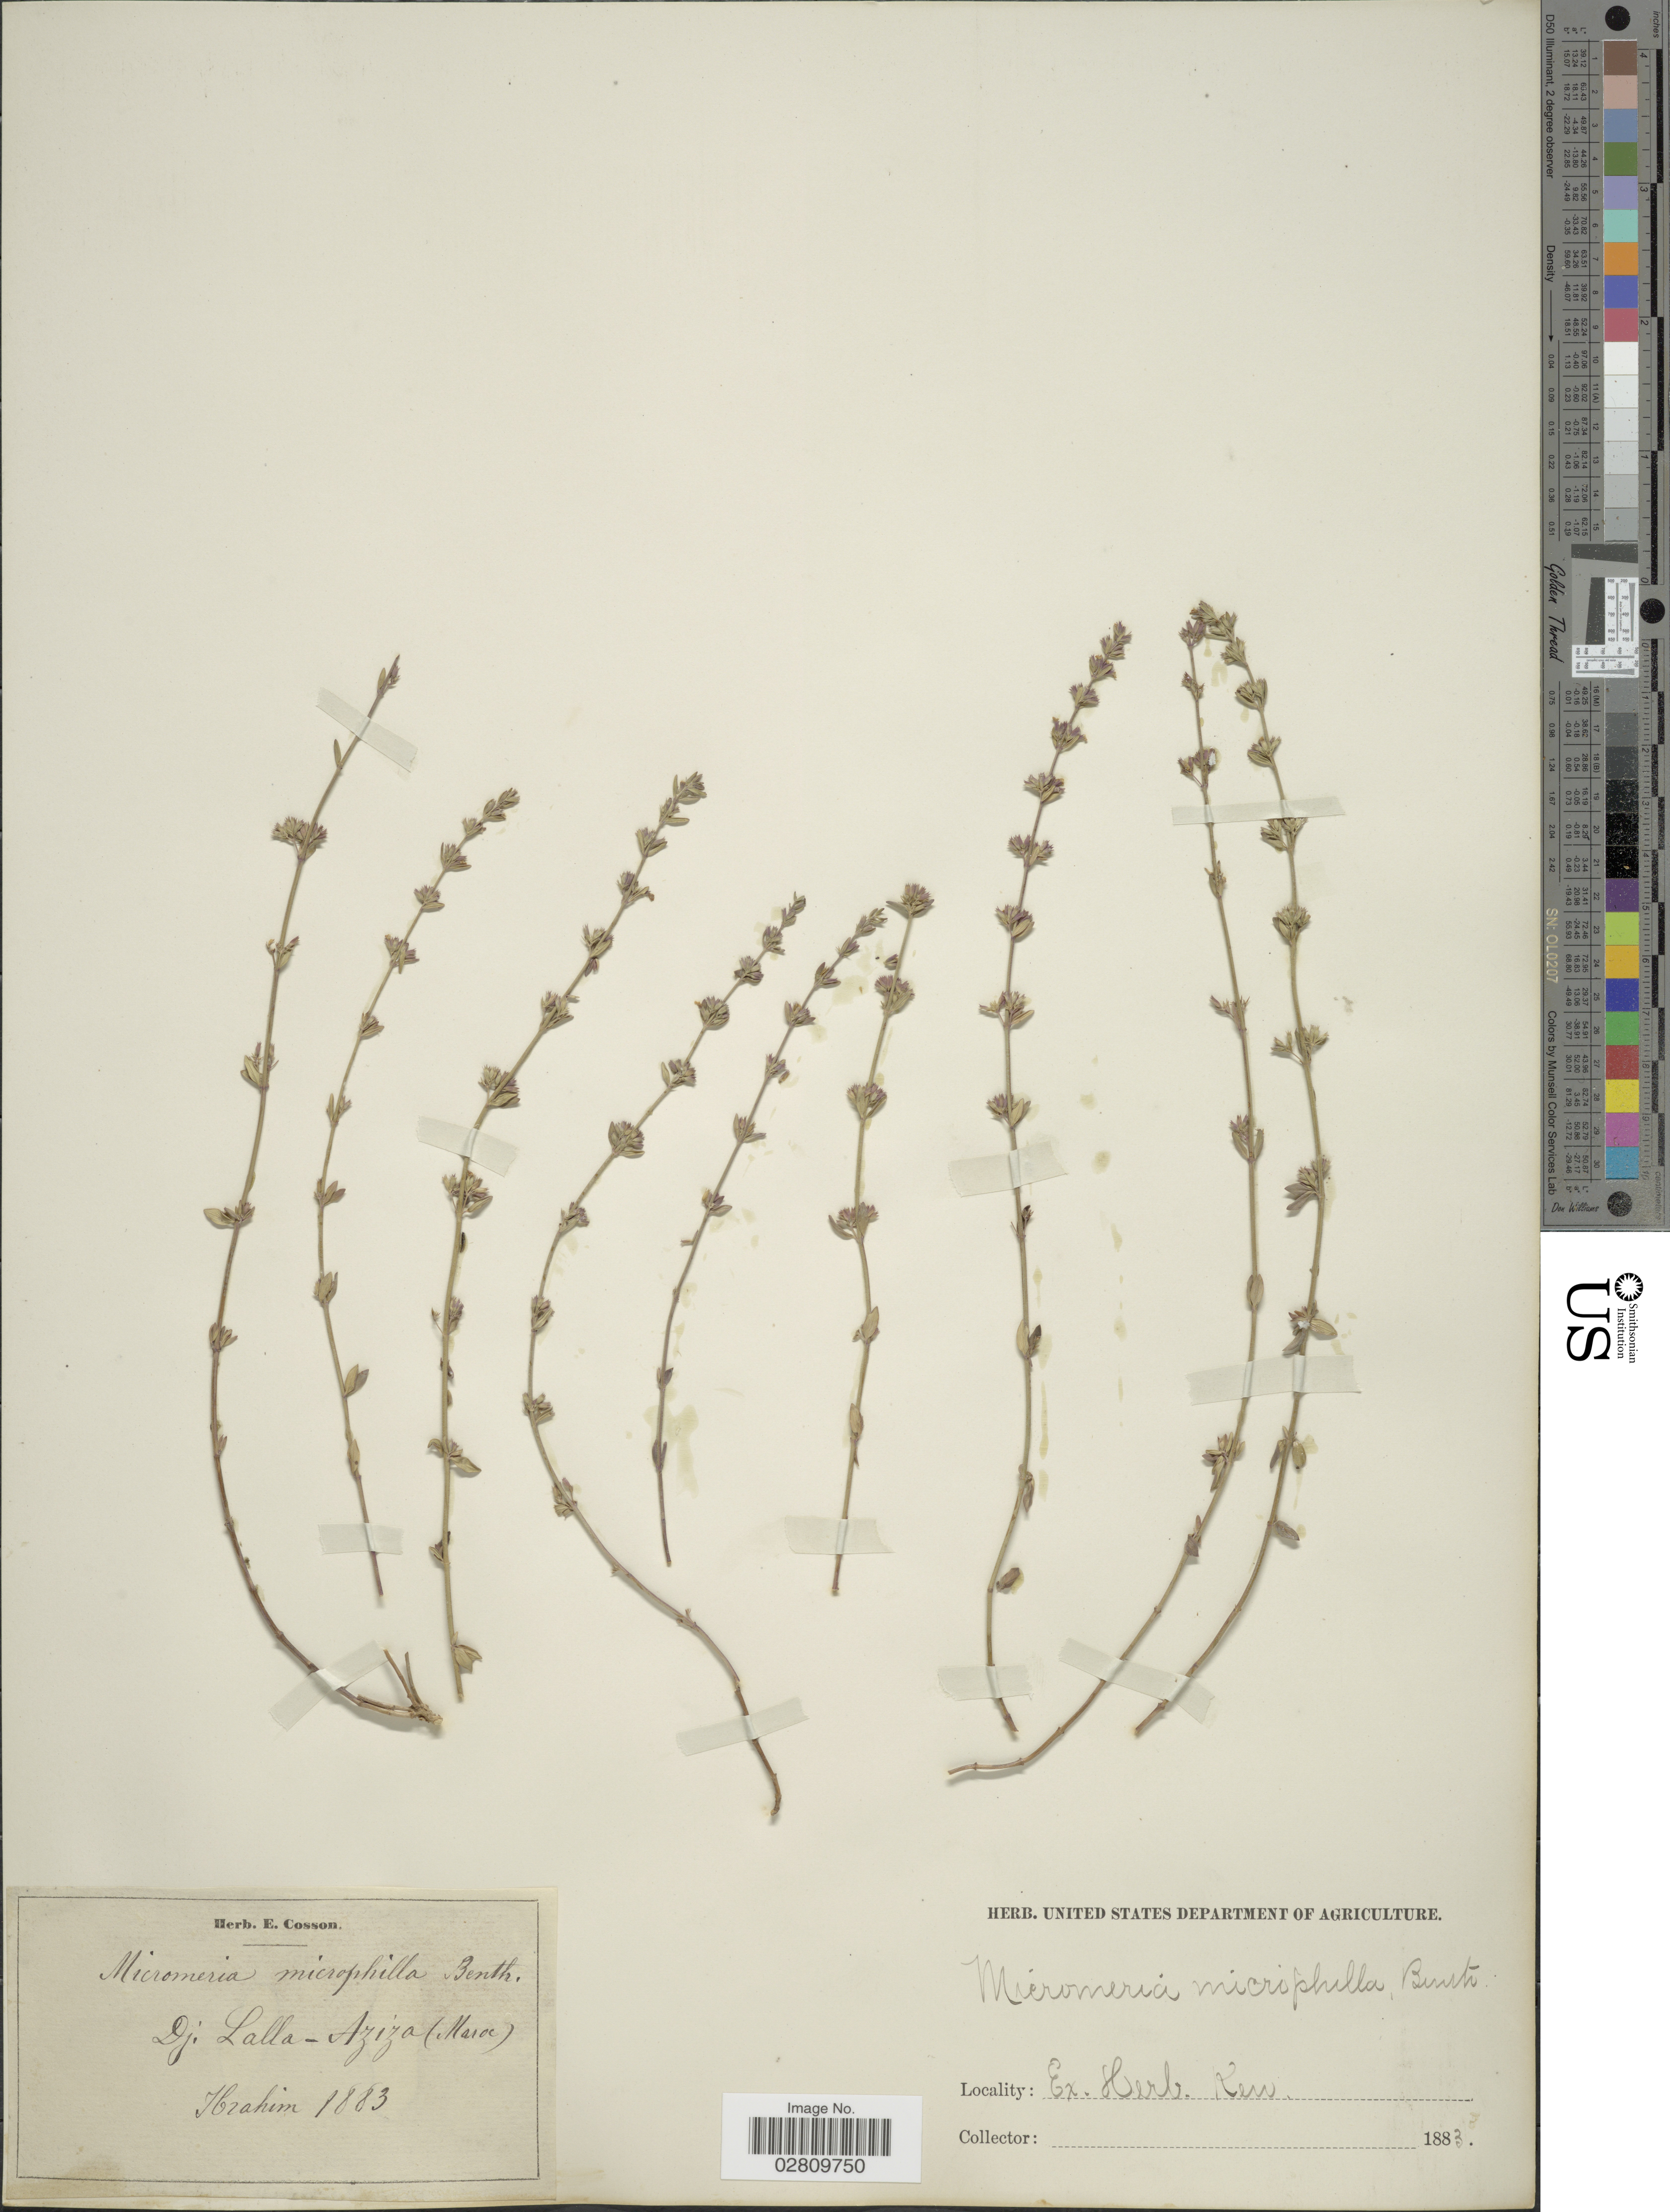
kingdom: Plantae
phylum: Tracheophyta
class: Magnoliopsida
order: Lamiales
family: Lamiaceae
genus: Micromeria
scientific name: Micromeria microphylla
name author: (d'Urv.) Benth.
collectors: -. Ibrahim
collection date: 1883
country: Morocco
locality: Dj: Lalla-Aziza (Maroc).